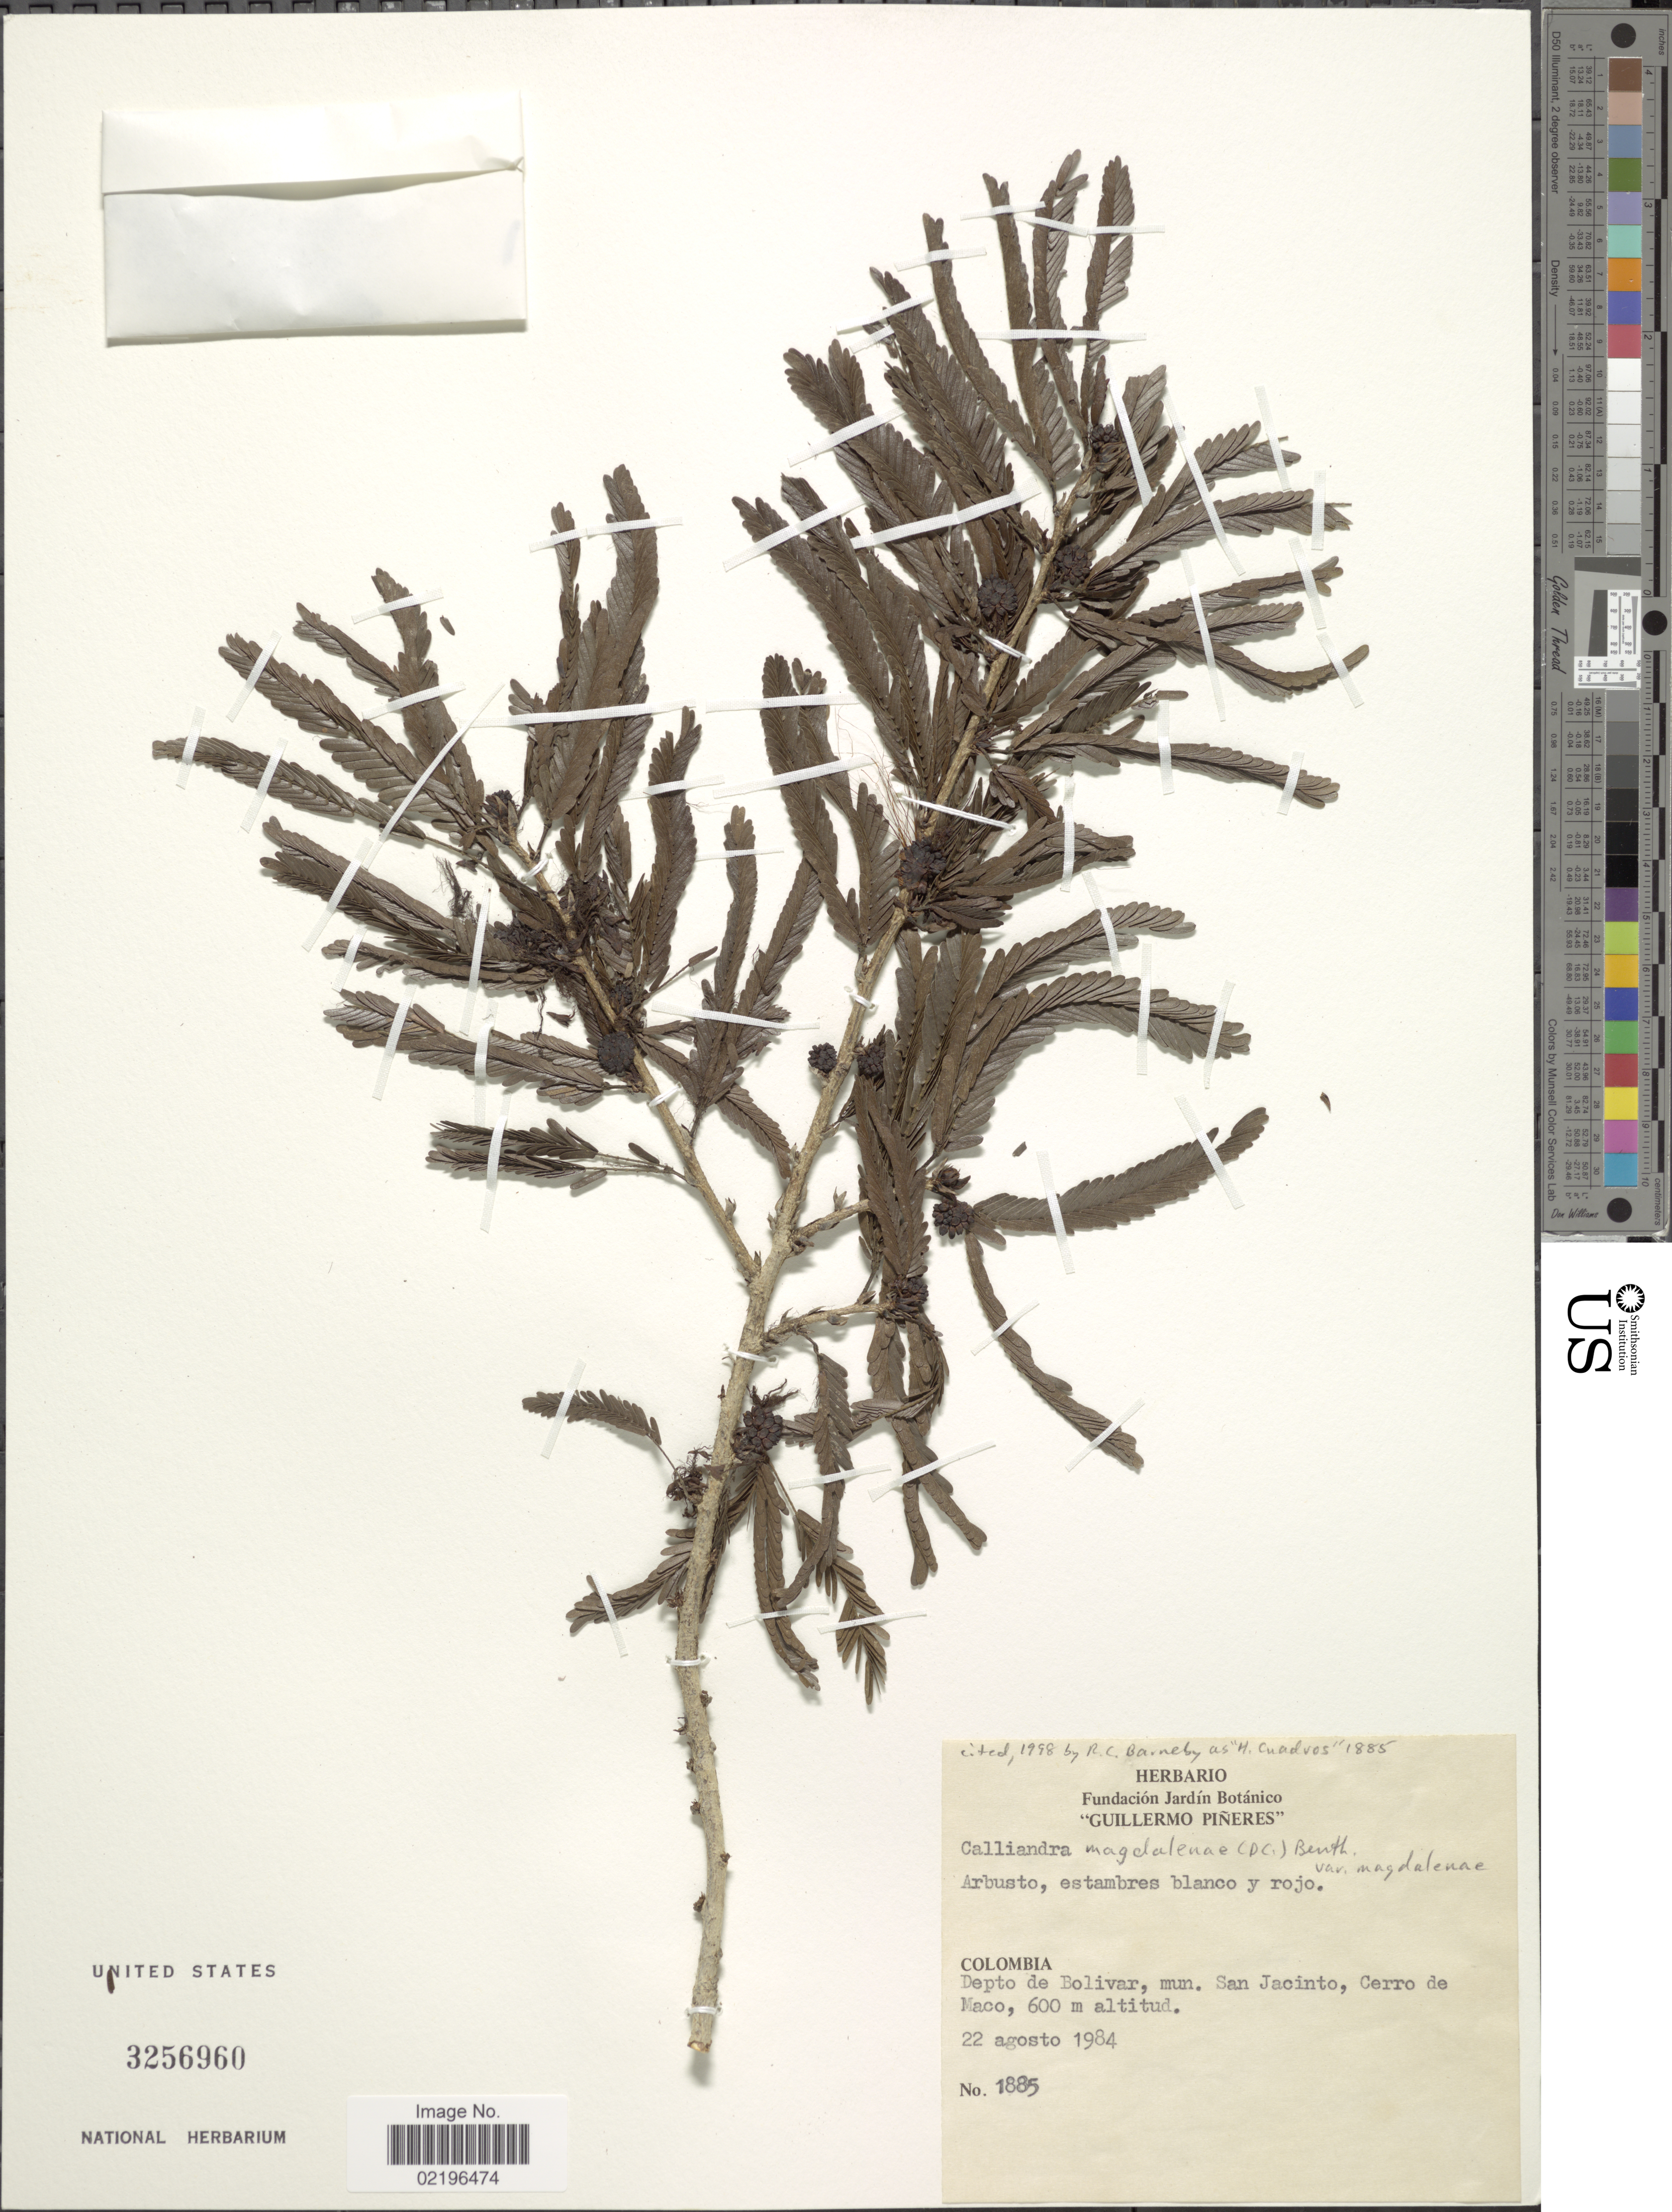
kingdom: Plantae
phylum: Tracheophyta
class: Magnoliopsida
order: Fabales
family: Fabaceae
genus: Calliandra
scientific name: Calliandra magdalenae var. magdalenae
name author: (Bertero ex DC.) Benth.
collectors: Jardin Botanico "Guillermo Pineres"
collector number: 1885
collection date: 1984-08-22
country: Colombia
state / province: Bolívar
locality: Depto. de Bolivar, mun. San Jacinto, Cerro de Maco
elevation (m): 600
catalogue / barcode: US 3256960